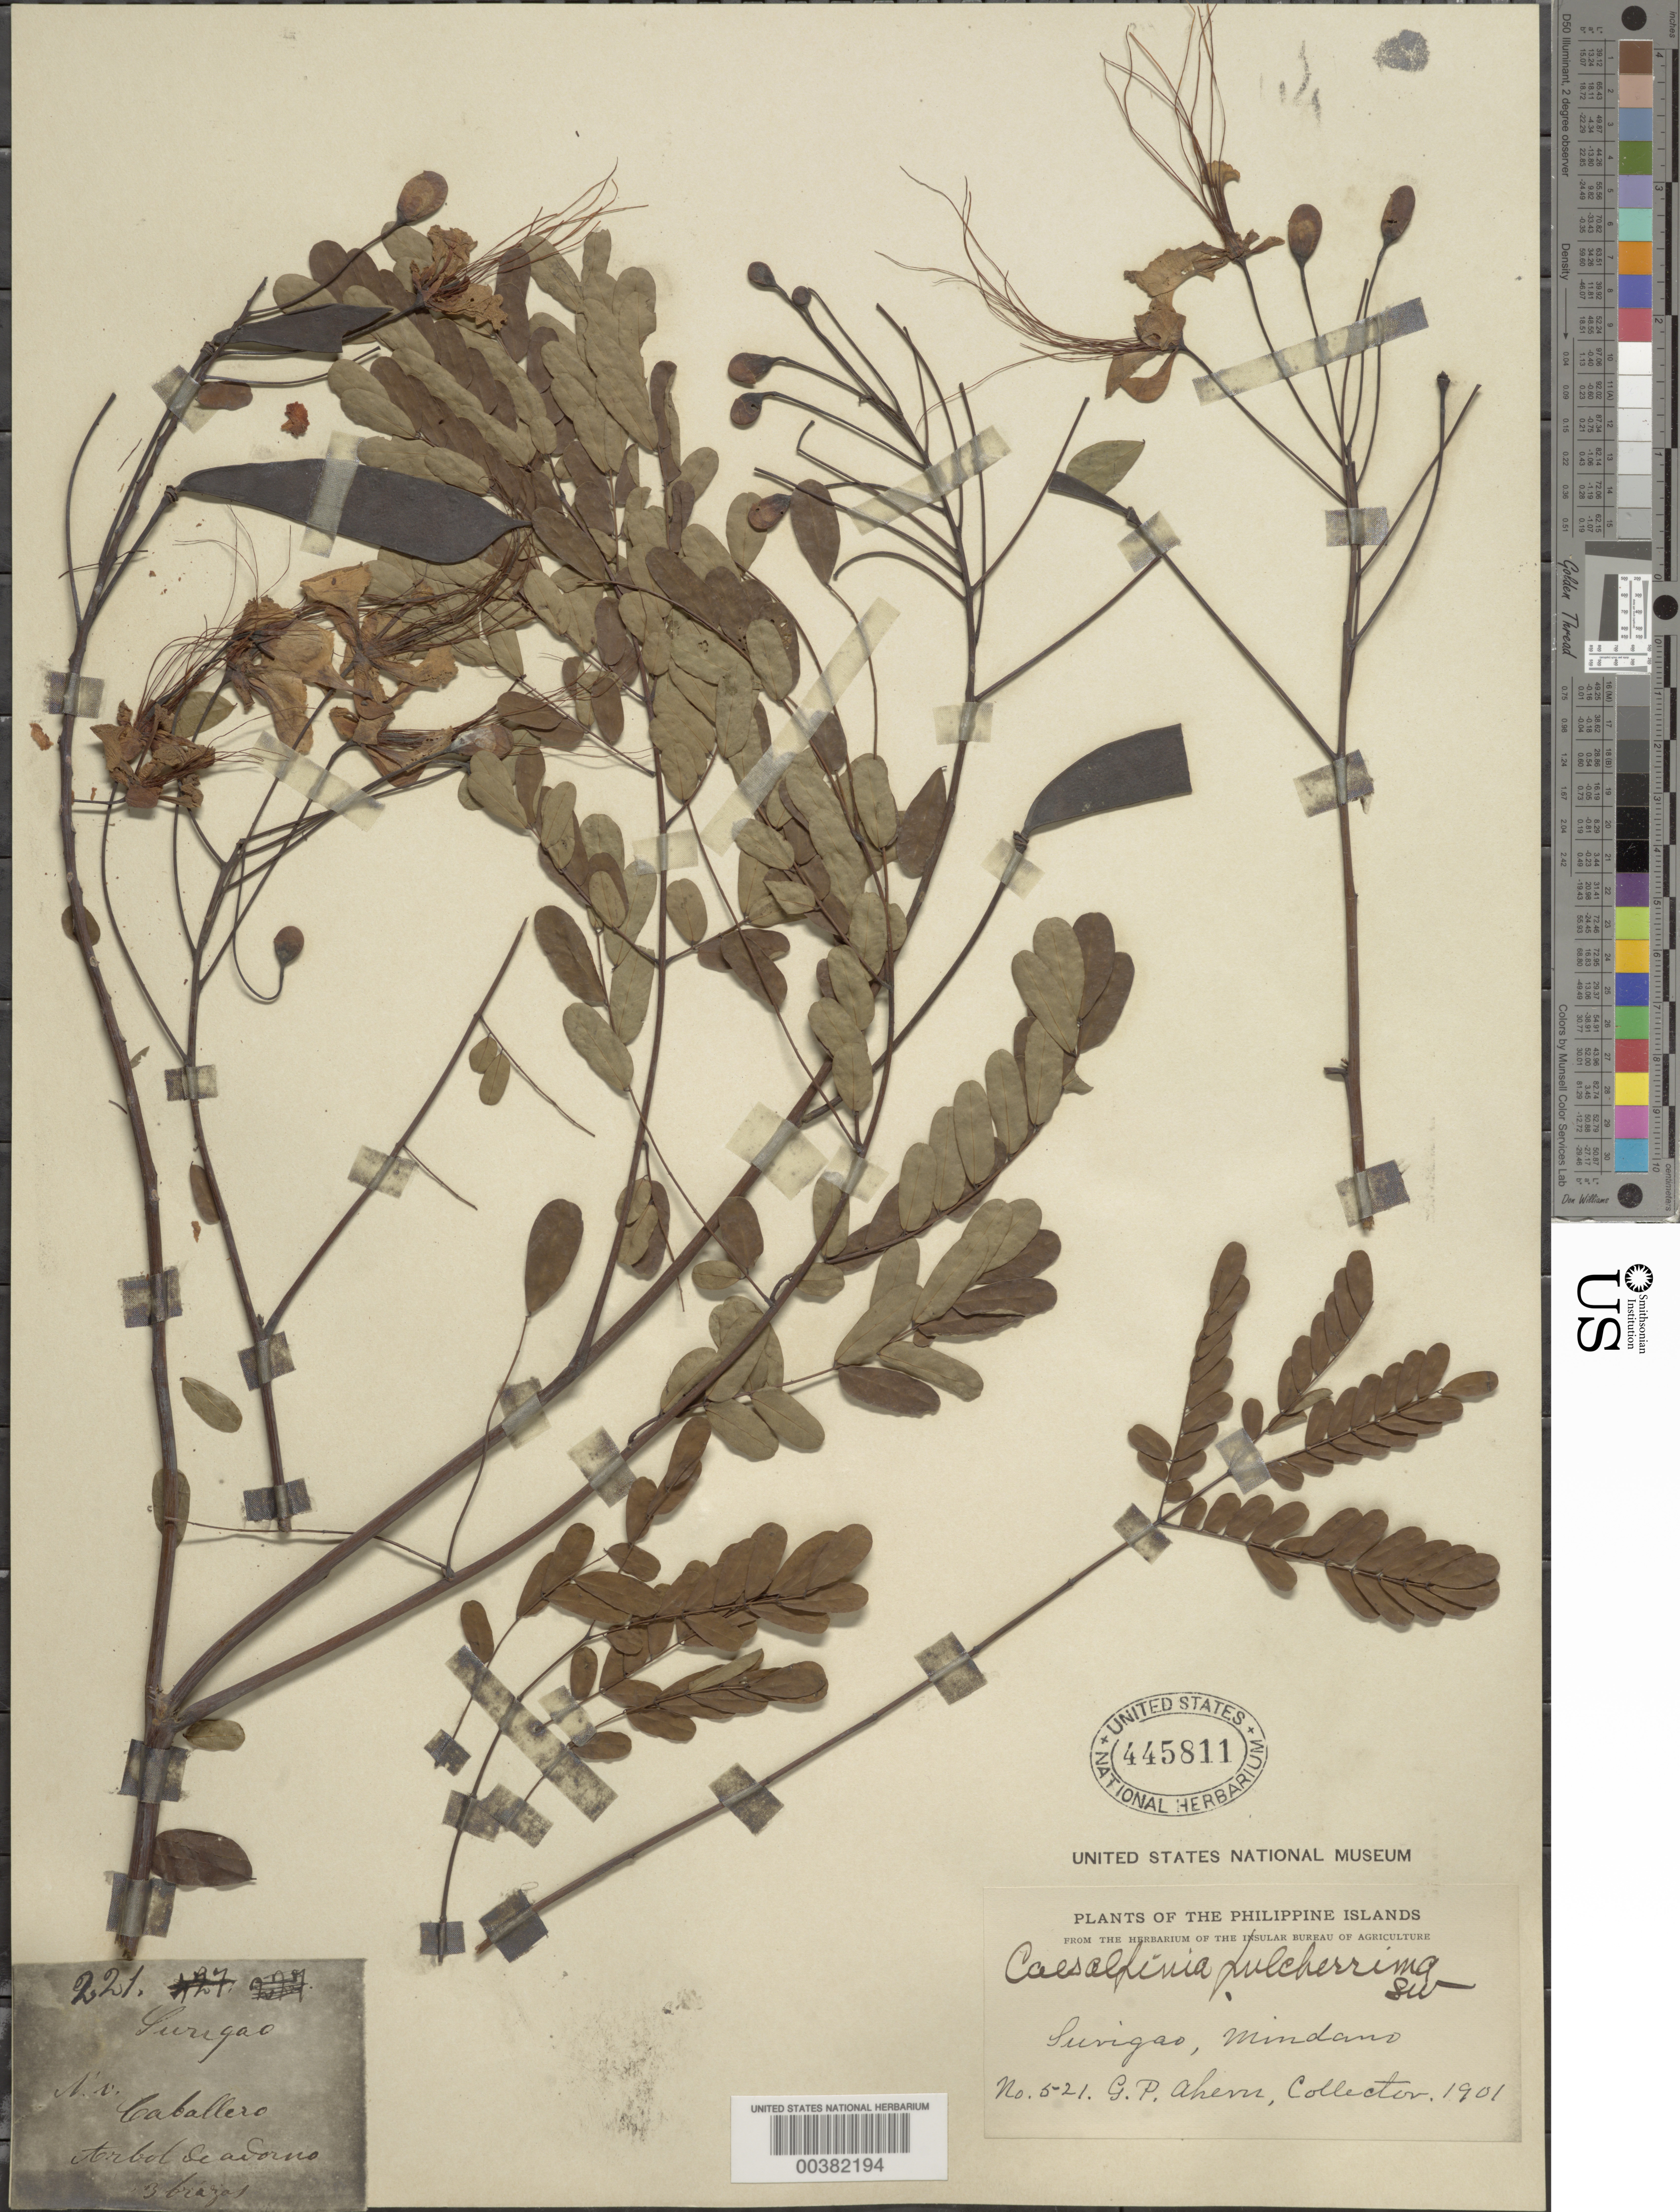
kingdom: Plantae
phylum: Tracheophyta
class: Magnoliopsida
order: Fabales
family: Fabaceae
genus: Caesalpinia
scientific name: Caesalpinia pulcherrima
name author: (L.) Sw.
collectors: G. Ahern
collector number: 521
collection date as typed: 1901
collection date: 1901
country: Philippines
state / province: Caraga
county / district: Surigao del Norte / Surigao del Sur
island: Mindanao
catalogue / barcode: US 445811